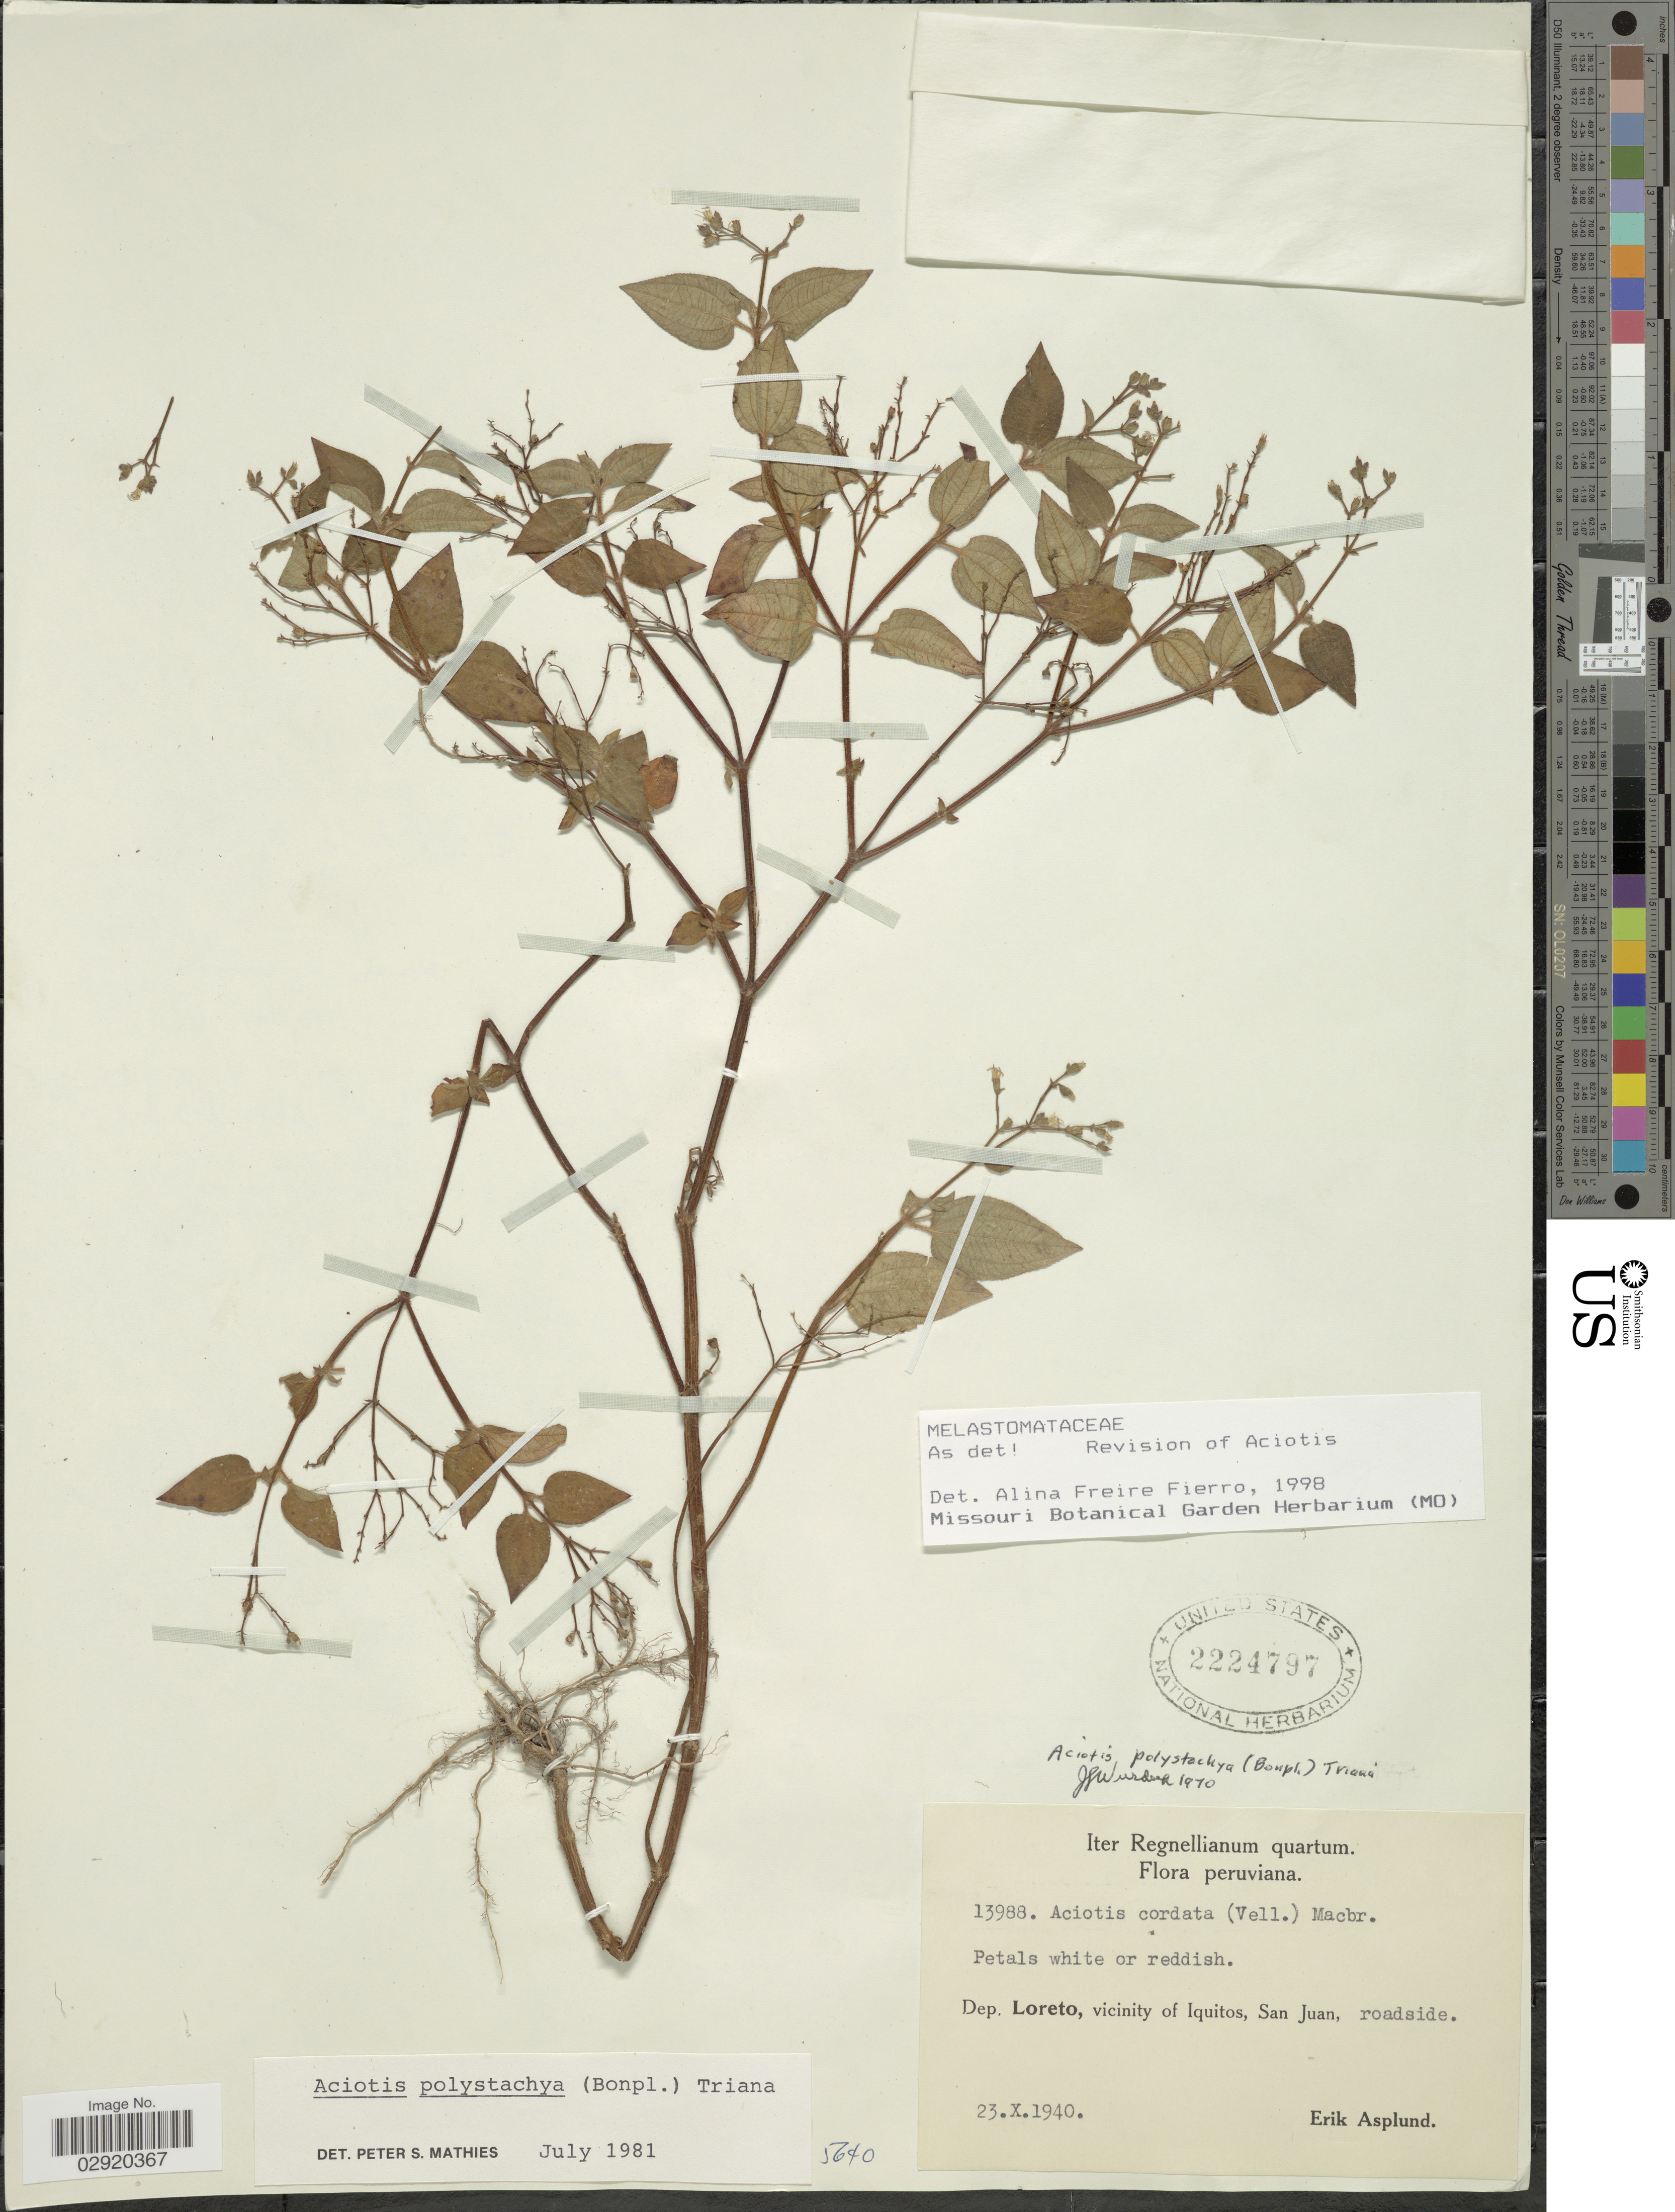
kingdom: Plantae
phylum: Tracheophyta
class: Magnoliopsida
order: Myrtales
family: Melastomataceae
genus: Aciotis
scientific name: Aciotis polystachya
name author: (Bonpl.) Triana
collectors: E. Asplund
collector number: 13988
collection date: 1940-10-23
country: Peru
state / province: Loreto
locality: Dep. Loreto, vicinity of Iquitos, San Juan.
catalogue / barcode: US 2224797